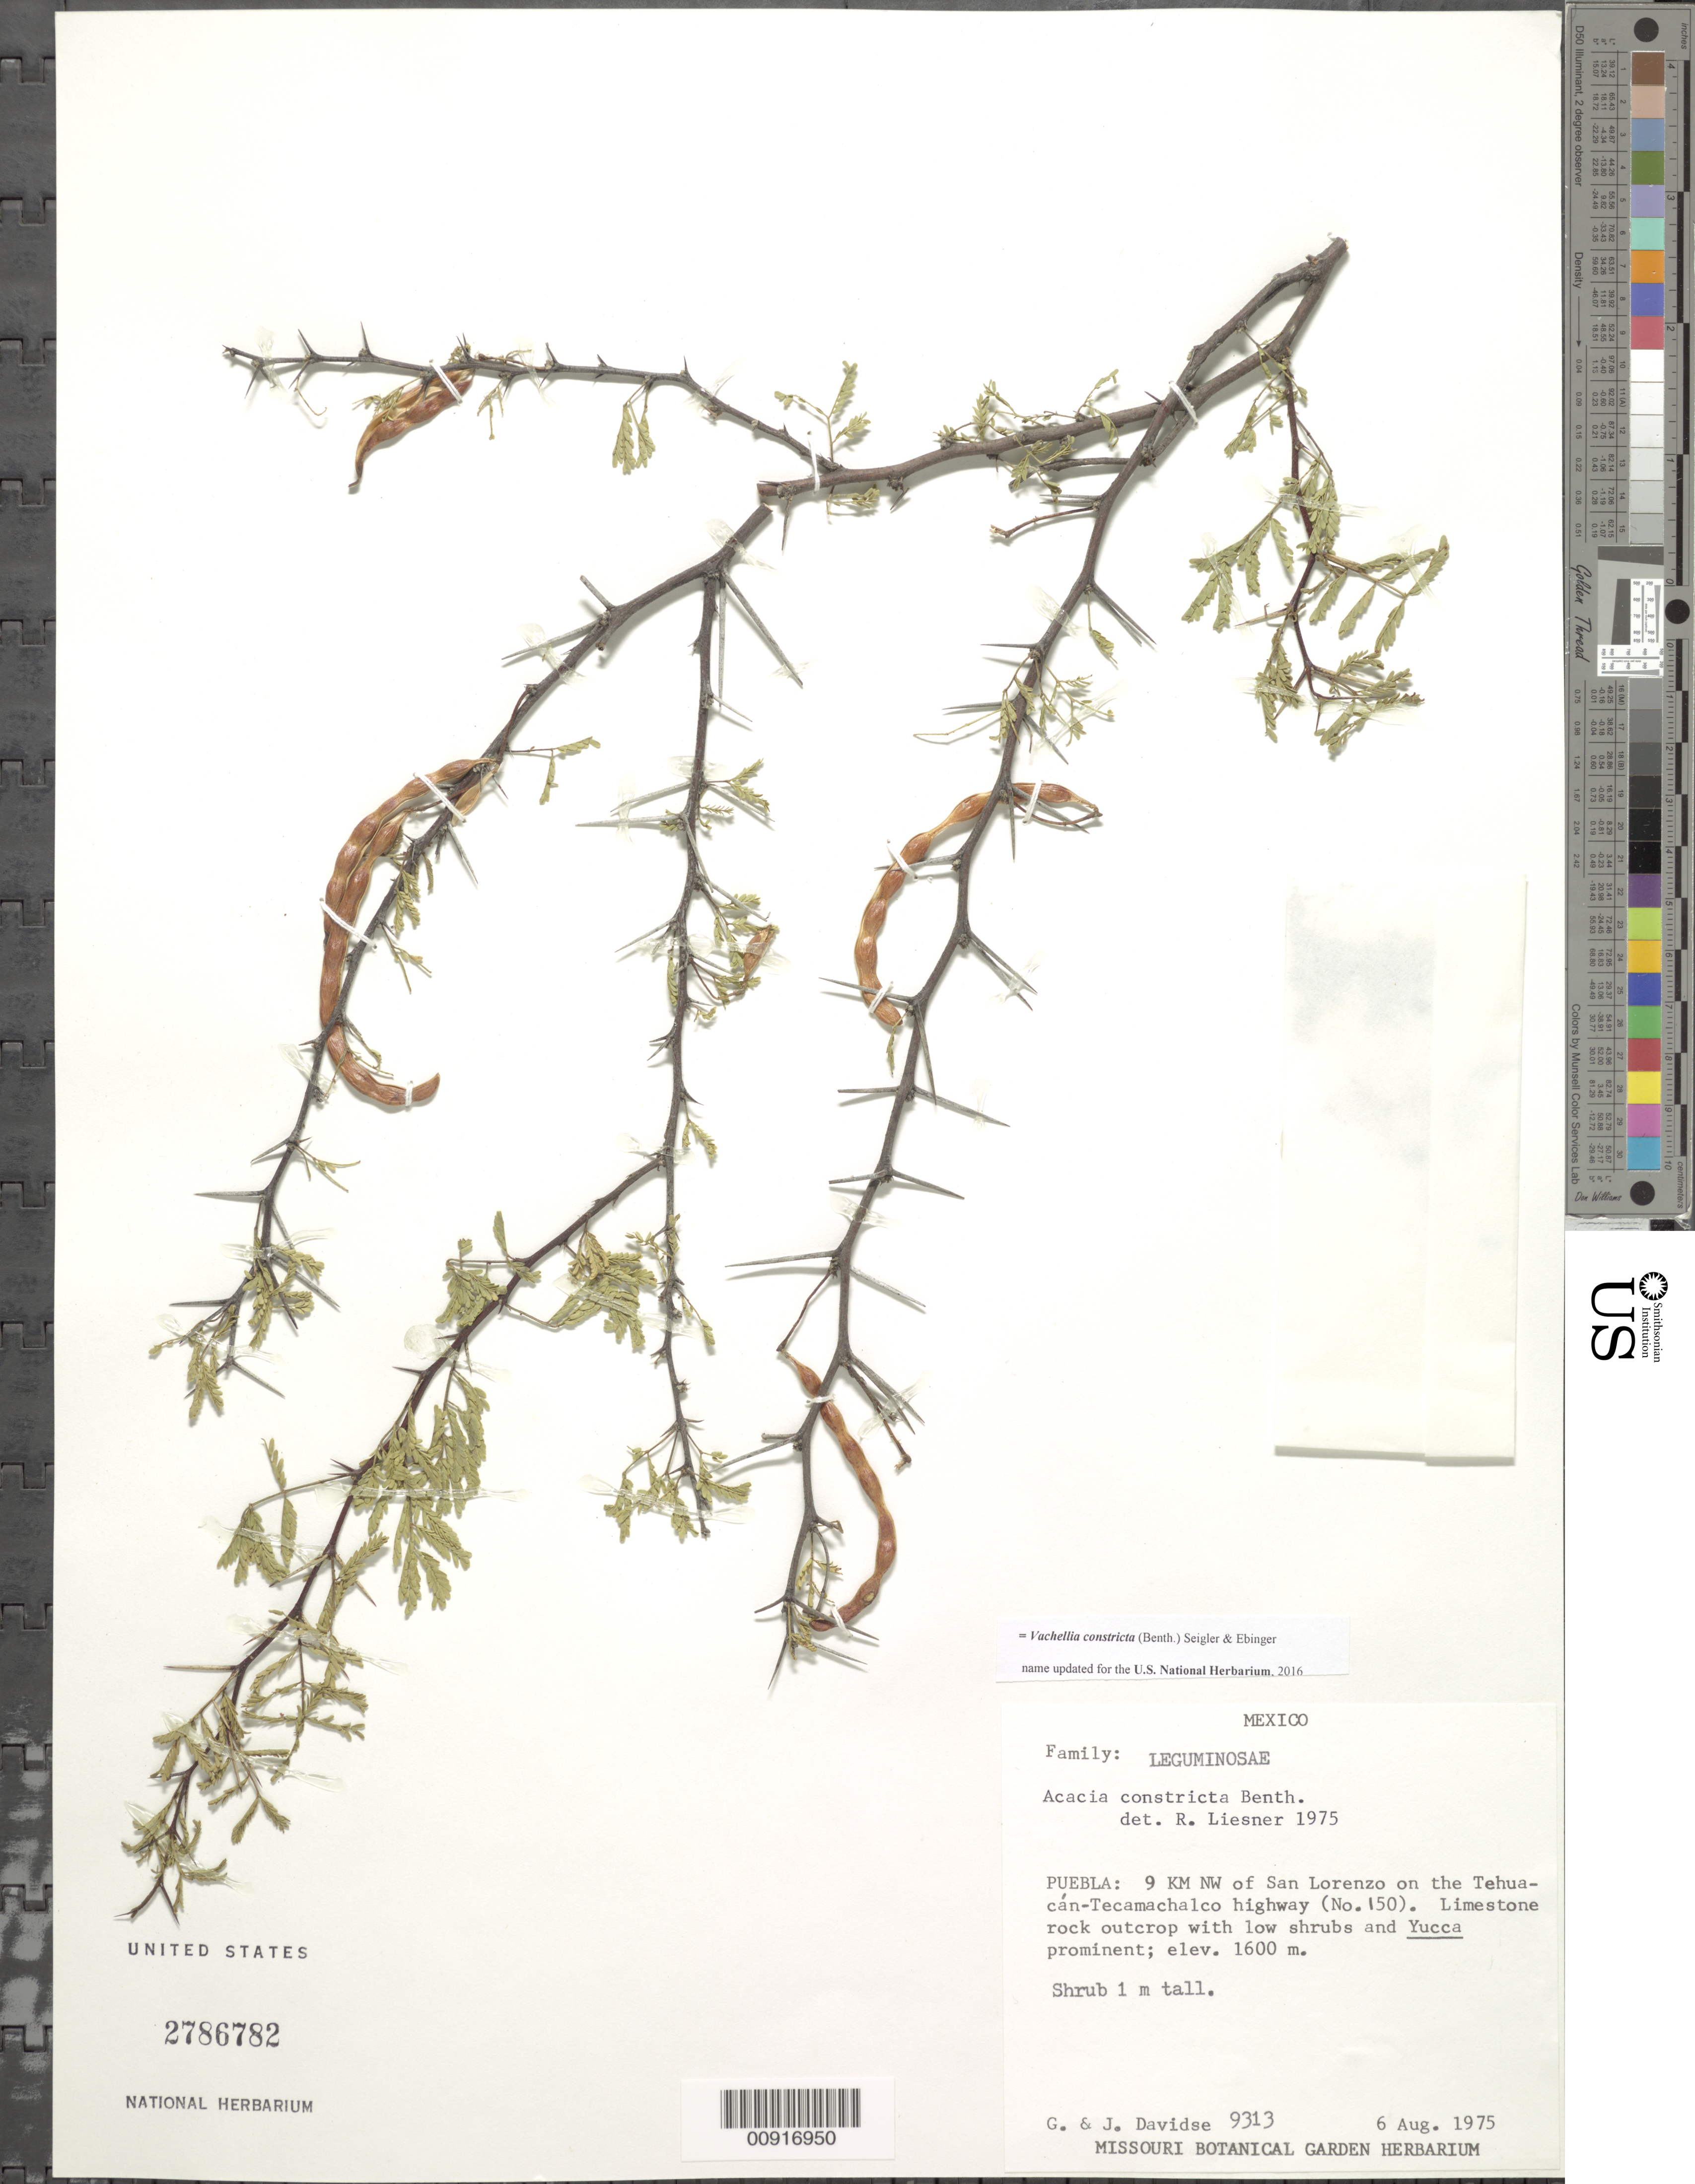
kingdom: Plantae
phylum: Tracheophyta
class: Magnoliopsida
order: Fabales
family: Fabaceae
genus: Vachellia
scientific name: Vachellia constricta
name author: (Benth.) Seigler & Ebinger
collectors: G. Davidse & J. Davidse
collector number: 9313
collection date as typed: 06 Aug 1975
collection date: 1975-08-06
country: Mexico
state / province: Puebla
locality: Puebla: 9 km. NW of San Lorenzo on the Tehuacán-Tecamachalco highway (No. 150).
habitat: Limestone rock outcrop with low shrubs and Yucca prominent.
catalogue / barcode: US 2786782